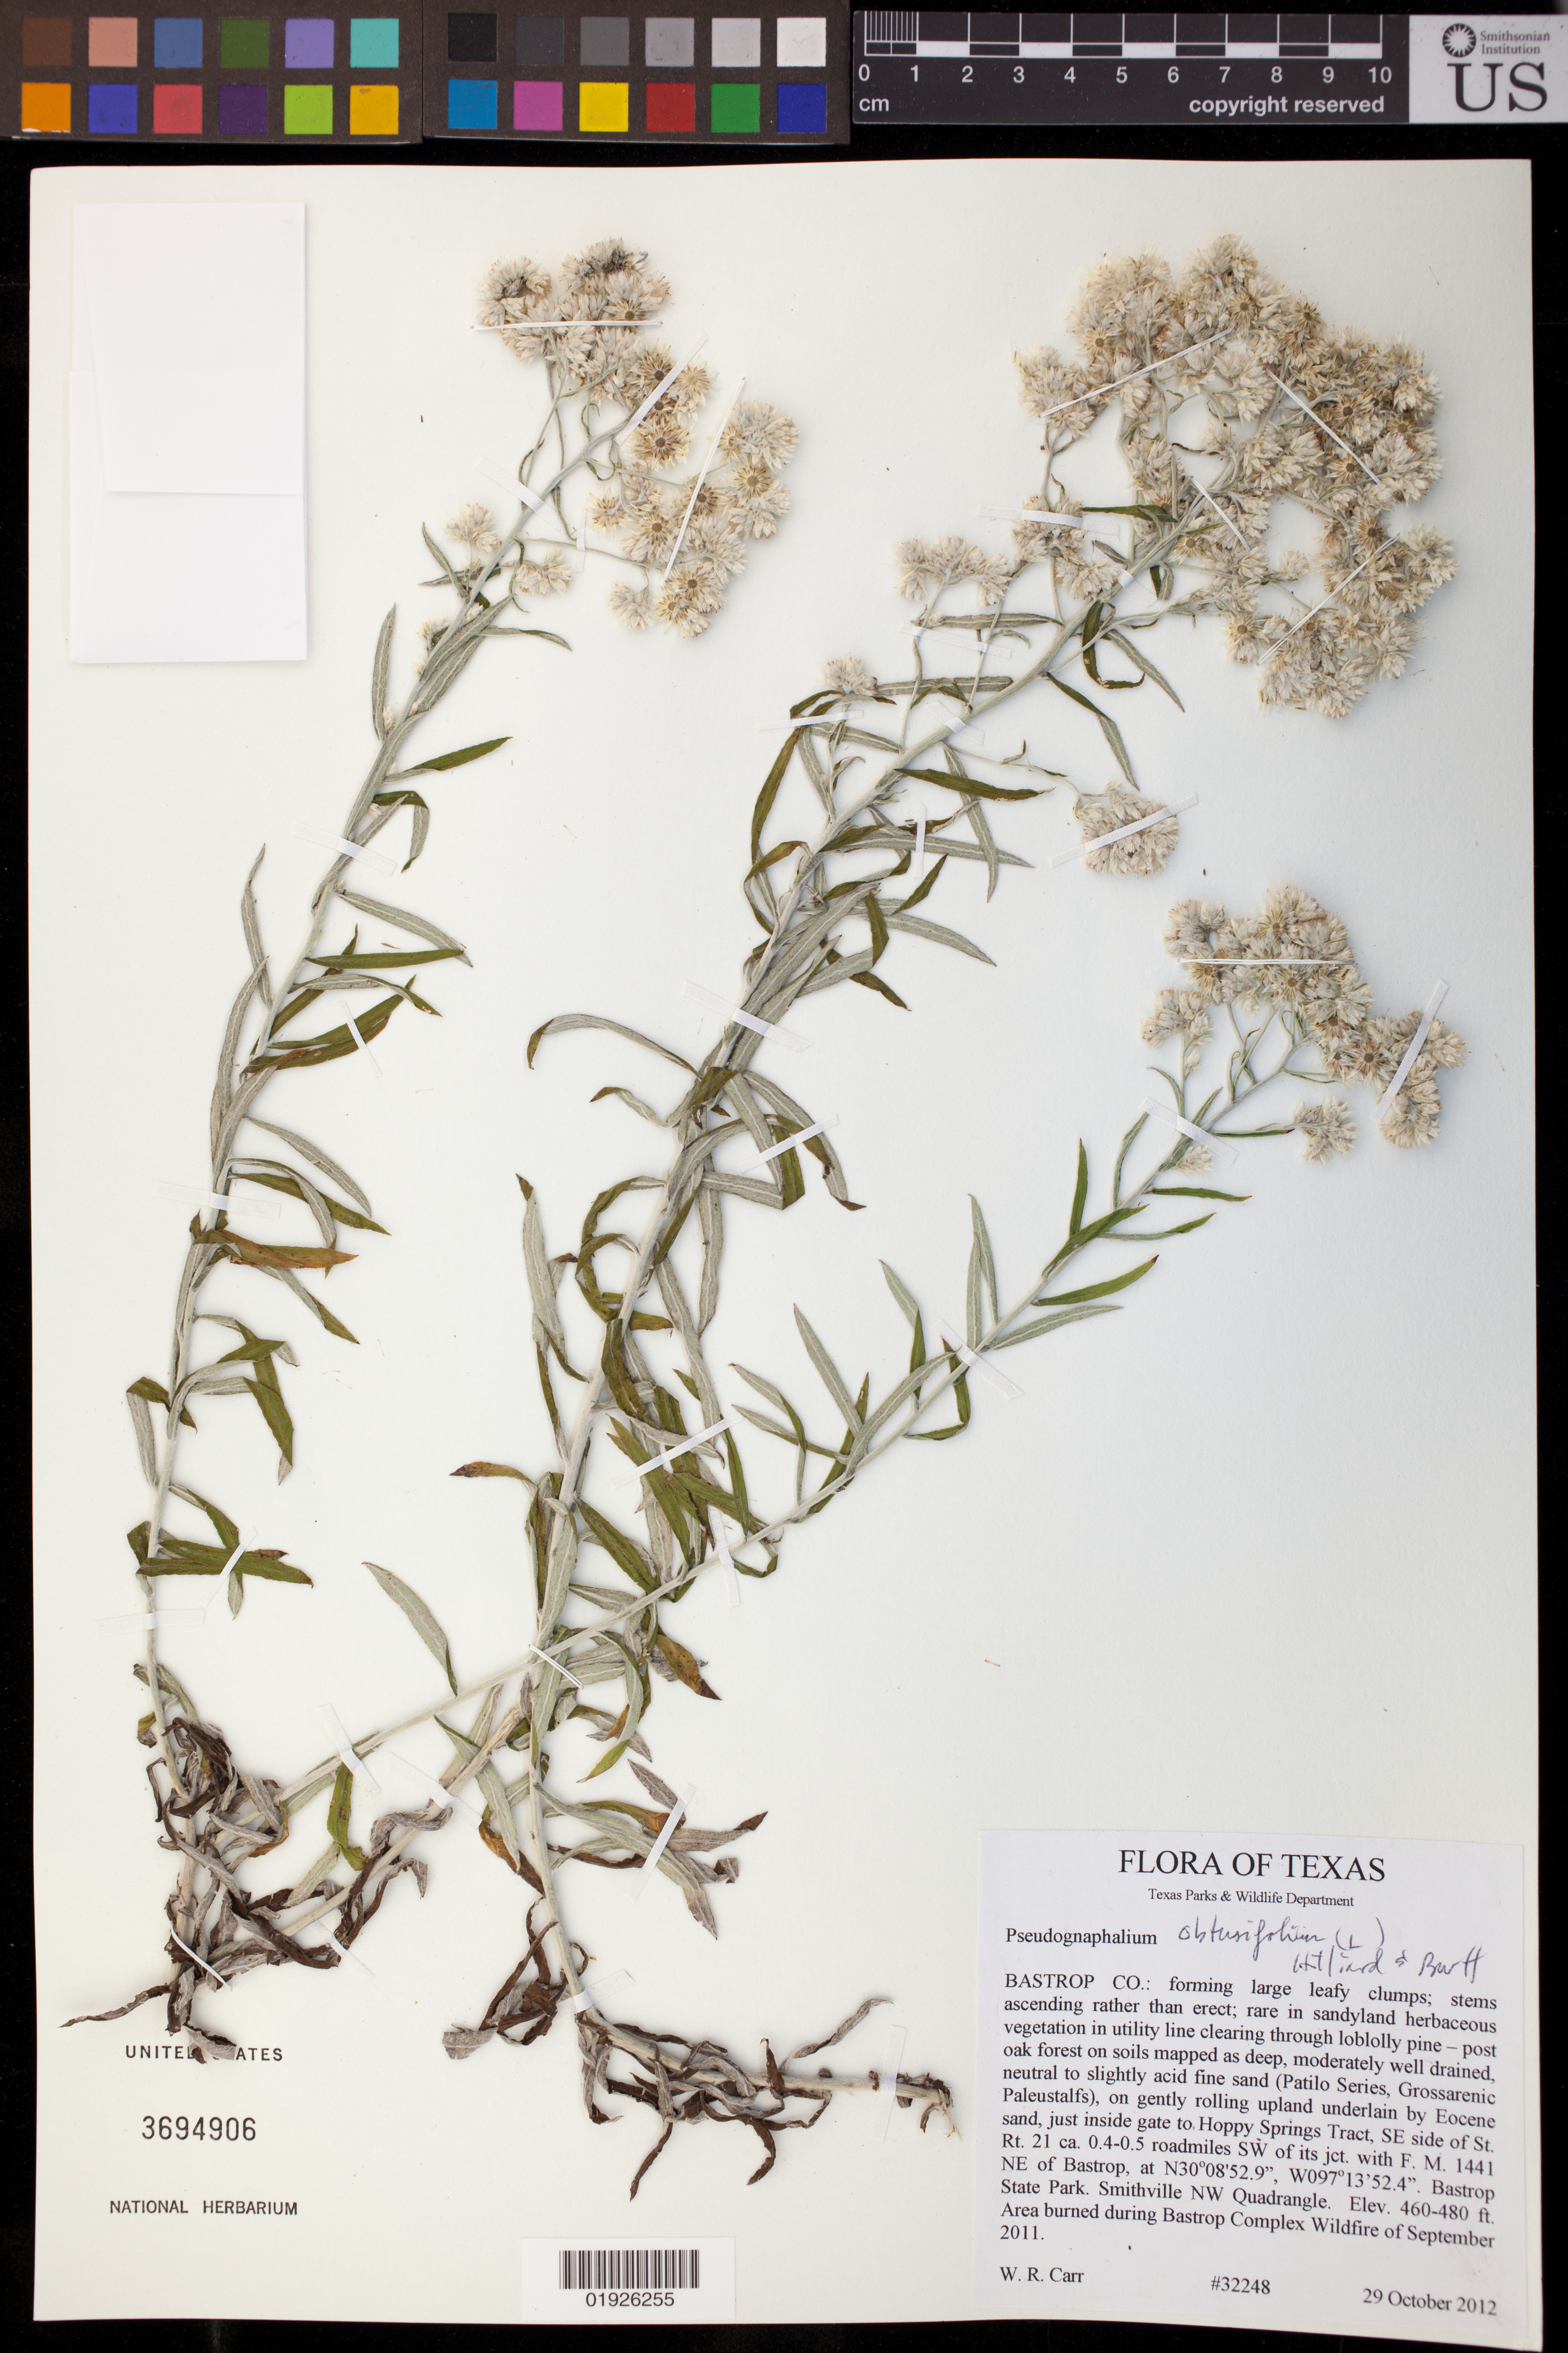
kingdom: Plantae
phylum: Tracheophyta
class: Magnoliopsida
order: Asterales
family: Asteraceae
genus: Pseudognaphalium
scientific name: Pseudognaphalium obtusifolium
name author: (L.) Hilliard & B.L. Burtt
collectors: W. Carr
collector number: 32248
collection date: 2012-10-29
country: United States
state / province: Texas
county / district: Bastrop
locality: Just inside gate to Hoppy Springs Tract, SE side of St. Rt. 21 ca. 0.4 - 0.5 roadmiles SW of its jct. with F. M. 1441 NE of Bastrop. Bastrop State Park. Smithville NW Quadrangle.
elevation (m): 140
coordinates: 30 08 52.9 N, 097 13 52.4 W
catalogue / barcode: US 3694906